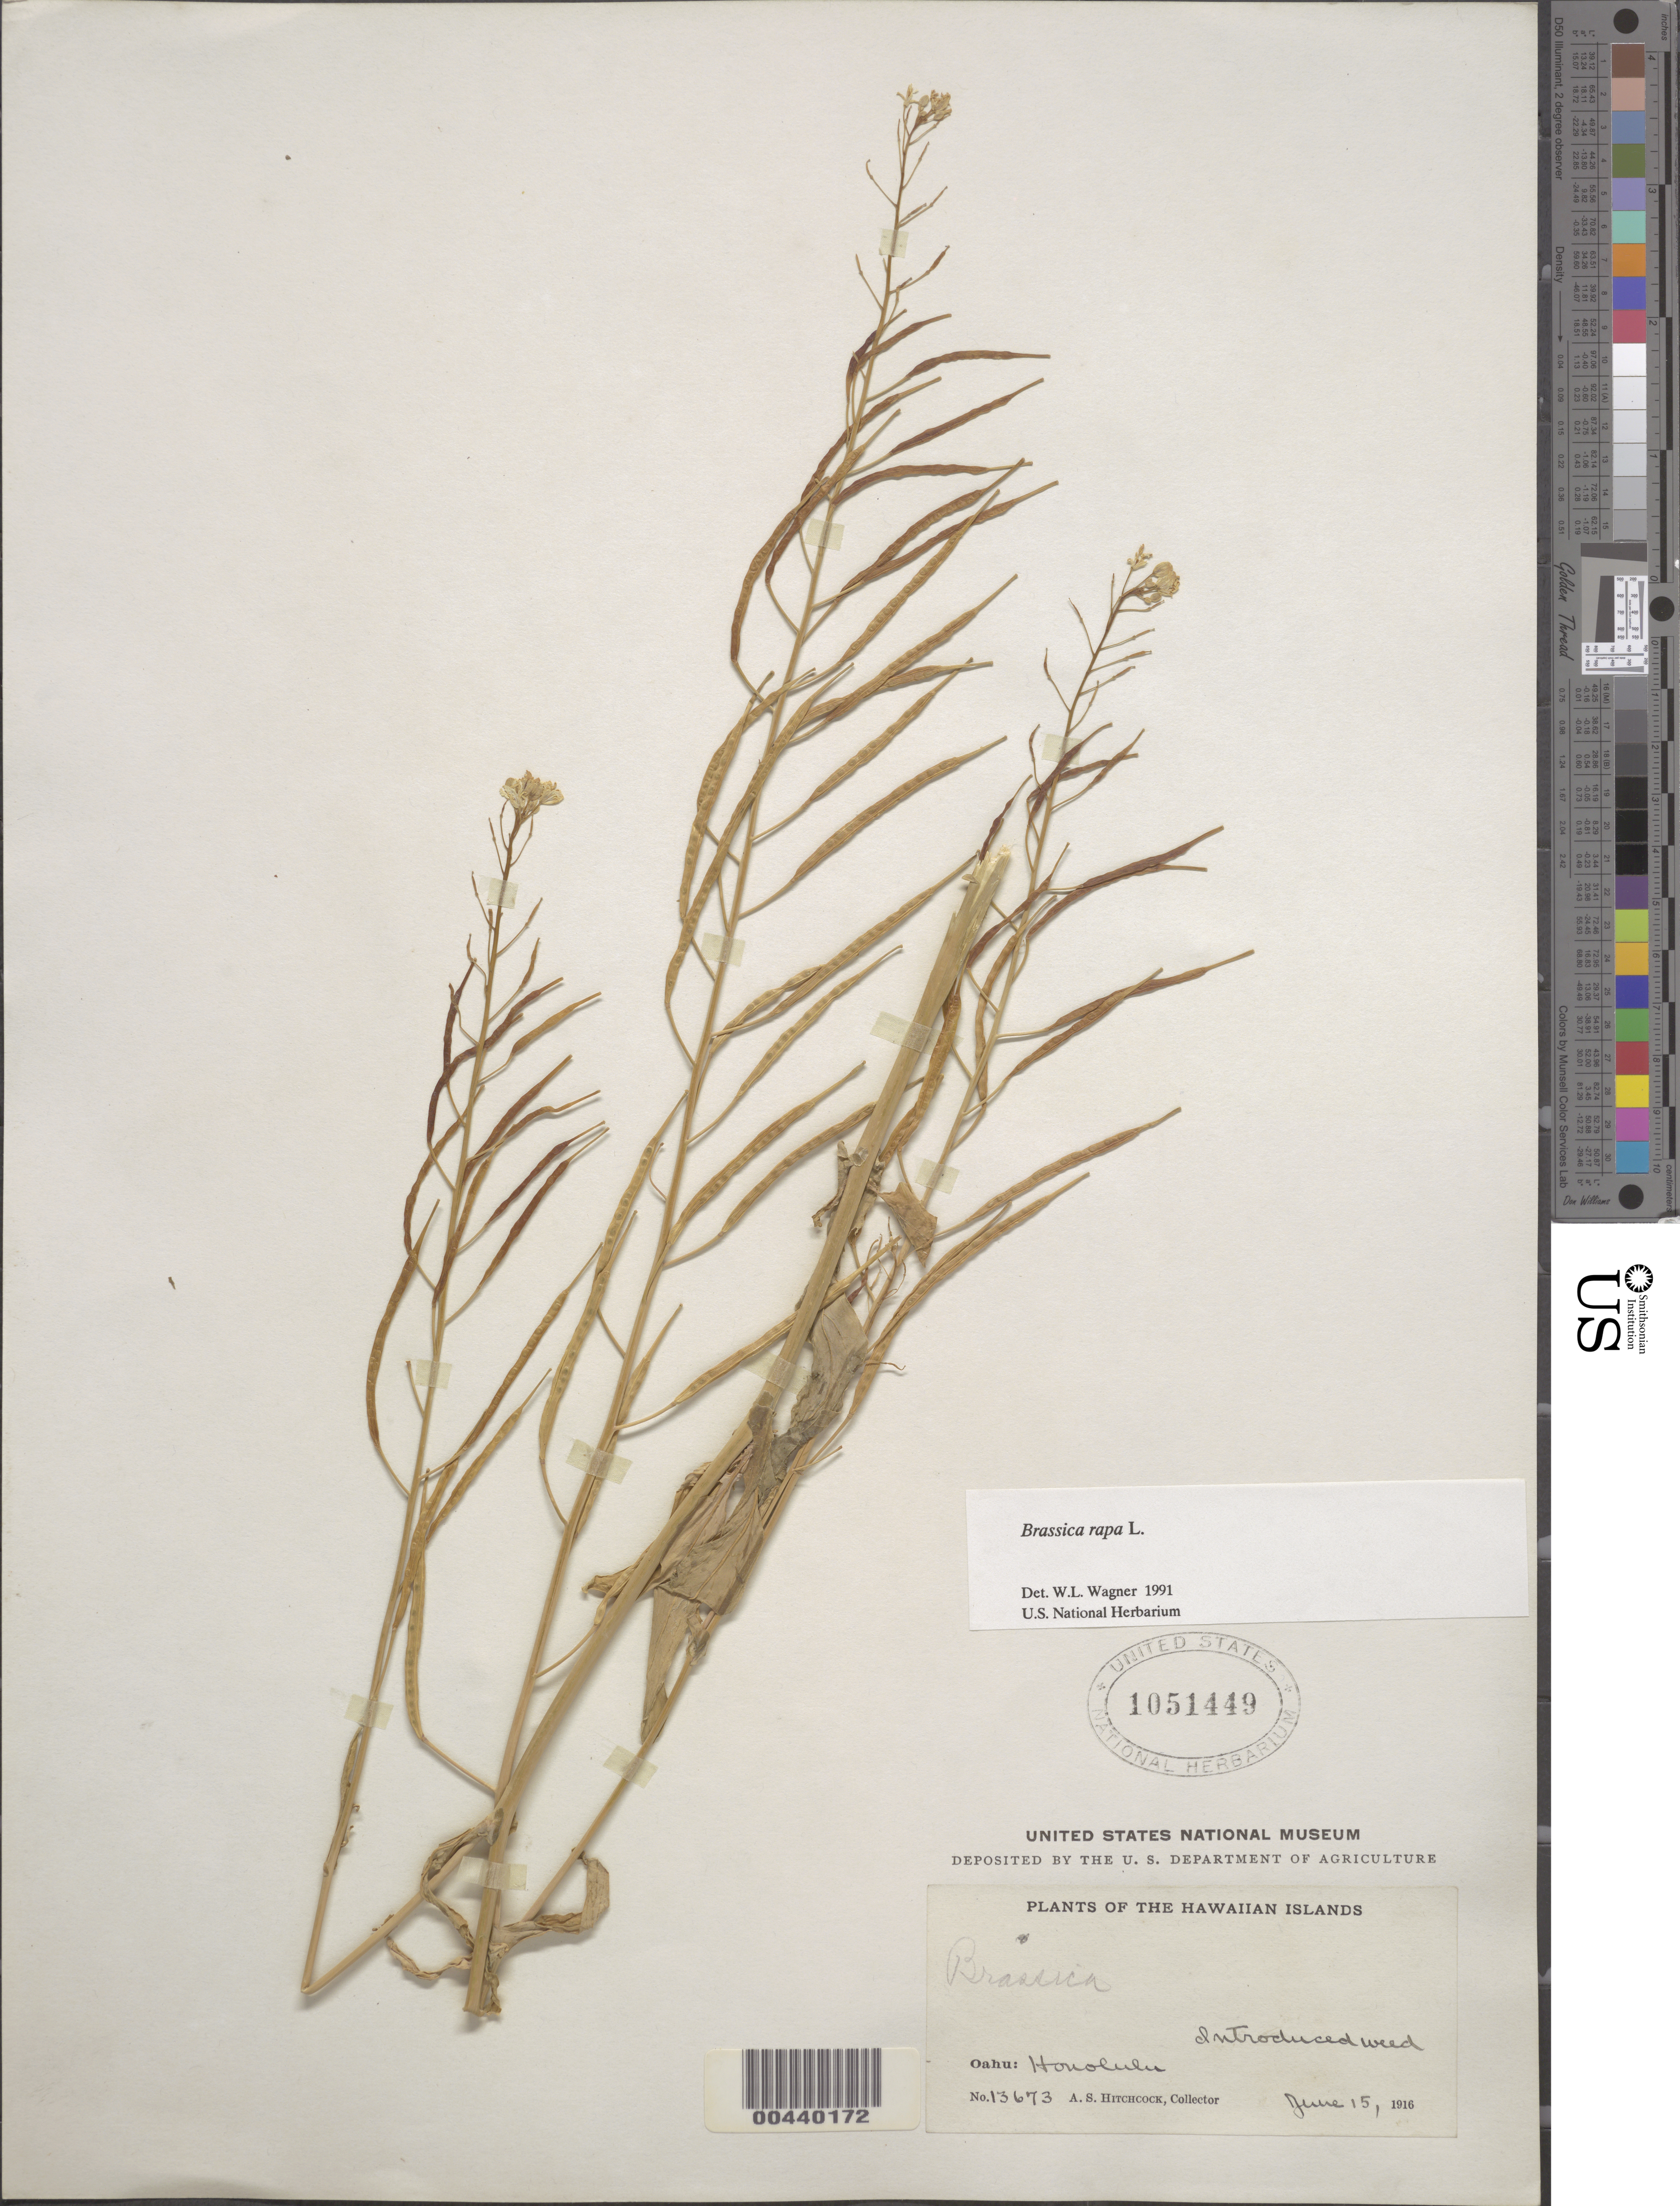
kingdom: Plantae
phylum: Tracheophyta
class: Magnoliopsida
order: Brassicales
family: Brassicaceae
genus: Brassica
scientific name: Brassica rapa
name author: L.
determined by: Wagner, W. L., (BOT), Smithsonian Institution - National Museum of Natural History (UNITED STATES)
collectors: A. S. Hitchcock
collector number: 13673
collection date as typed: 15 Jun 1916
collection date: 1916-06-15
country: United States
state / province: Hawaii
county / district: Honolulu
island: Oahu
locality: Honolulu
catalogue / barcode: US 1051449